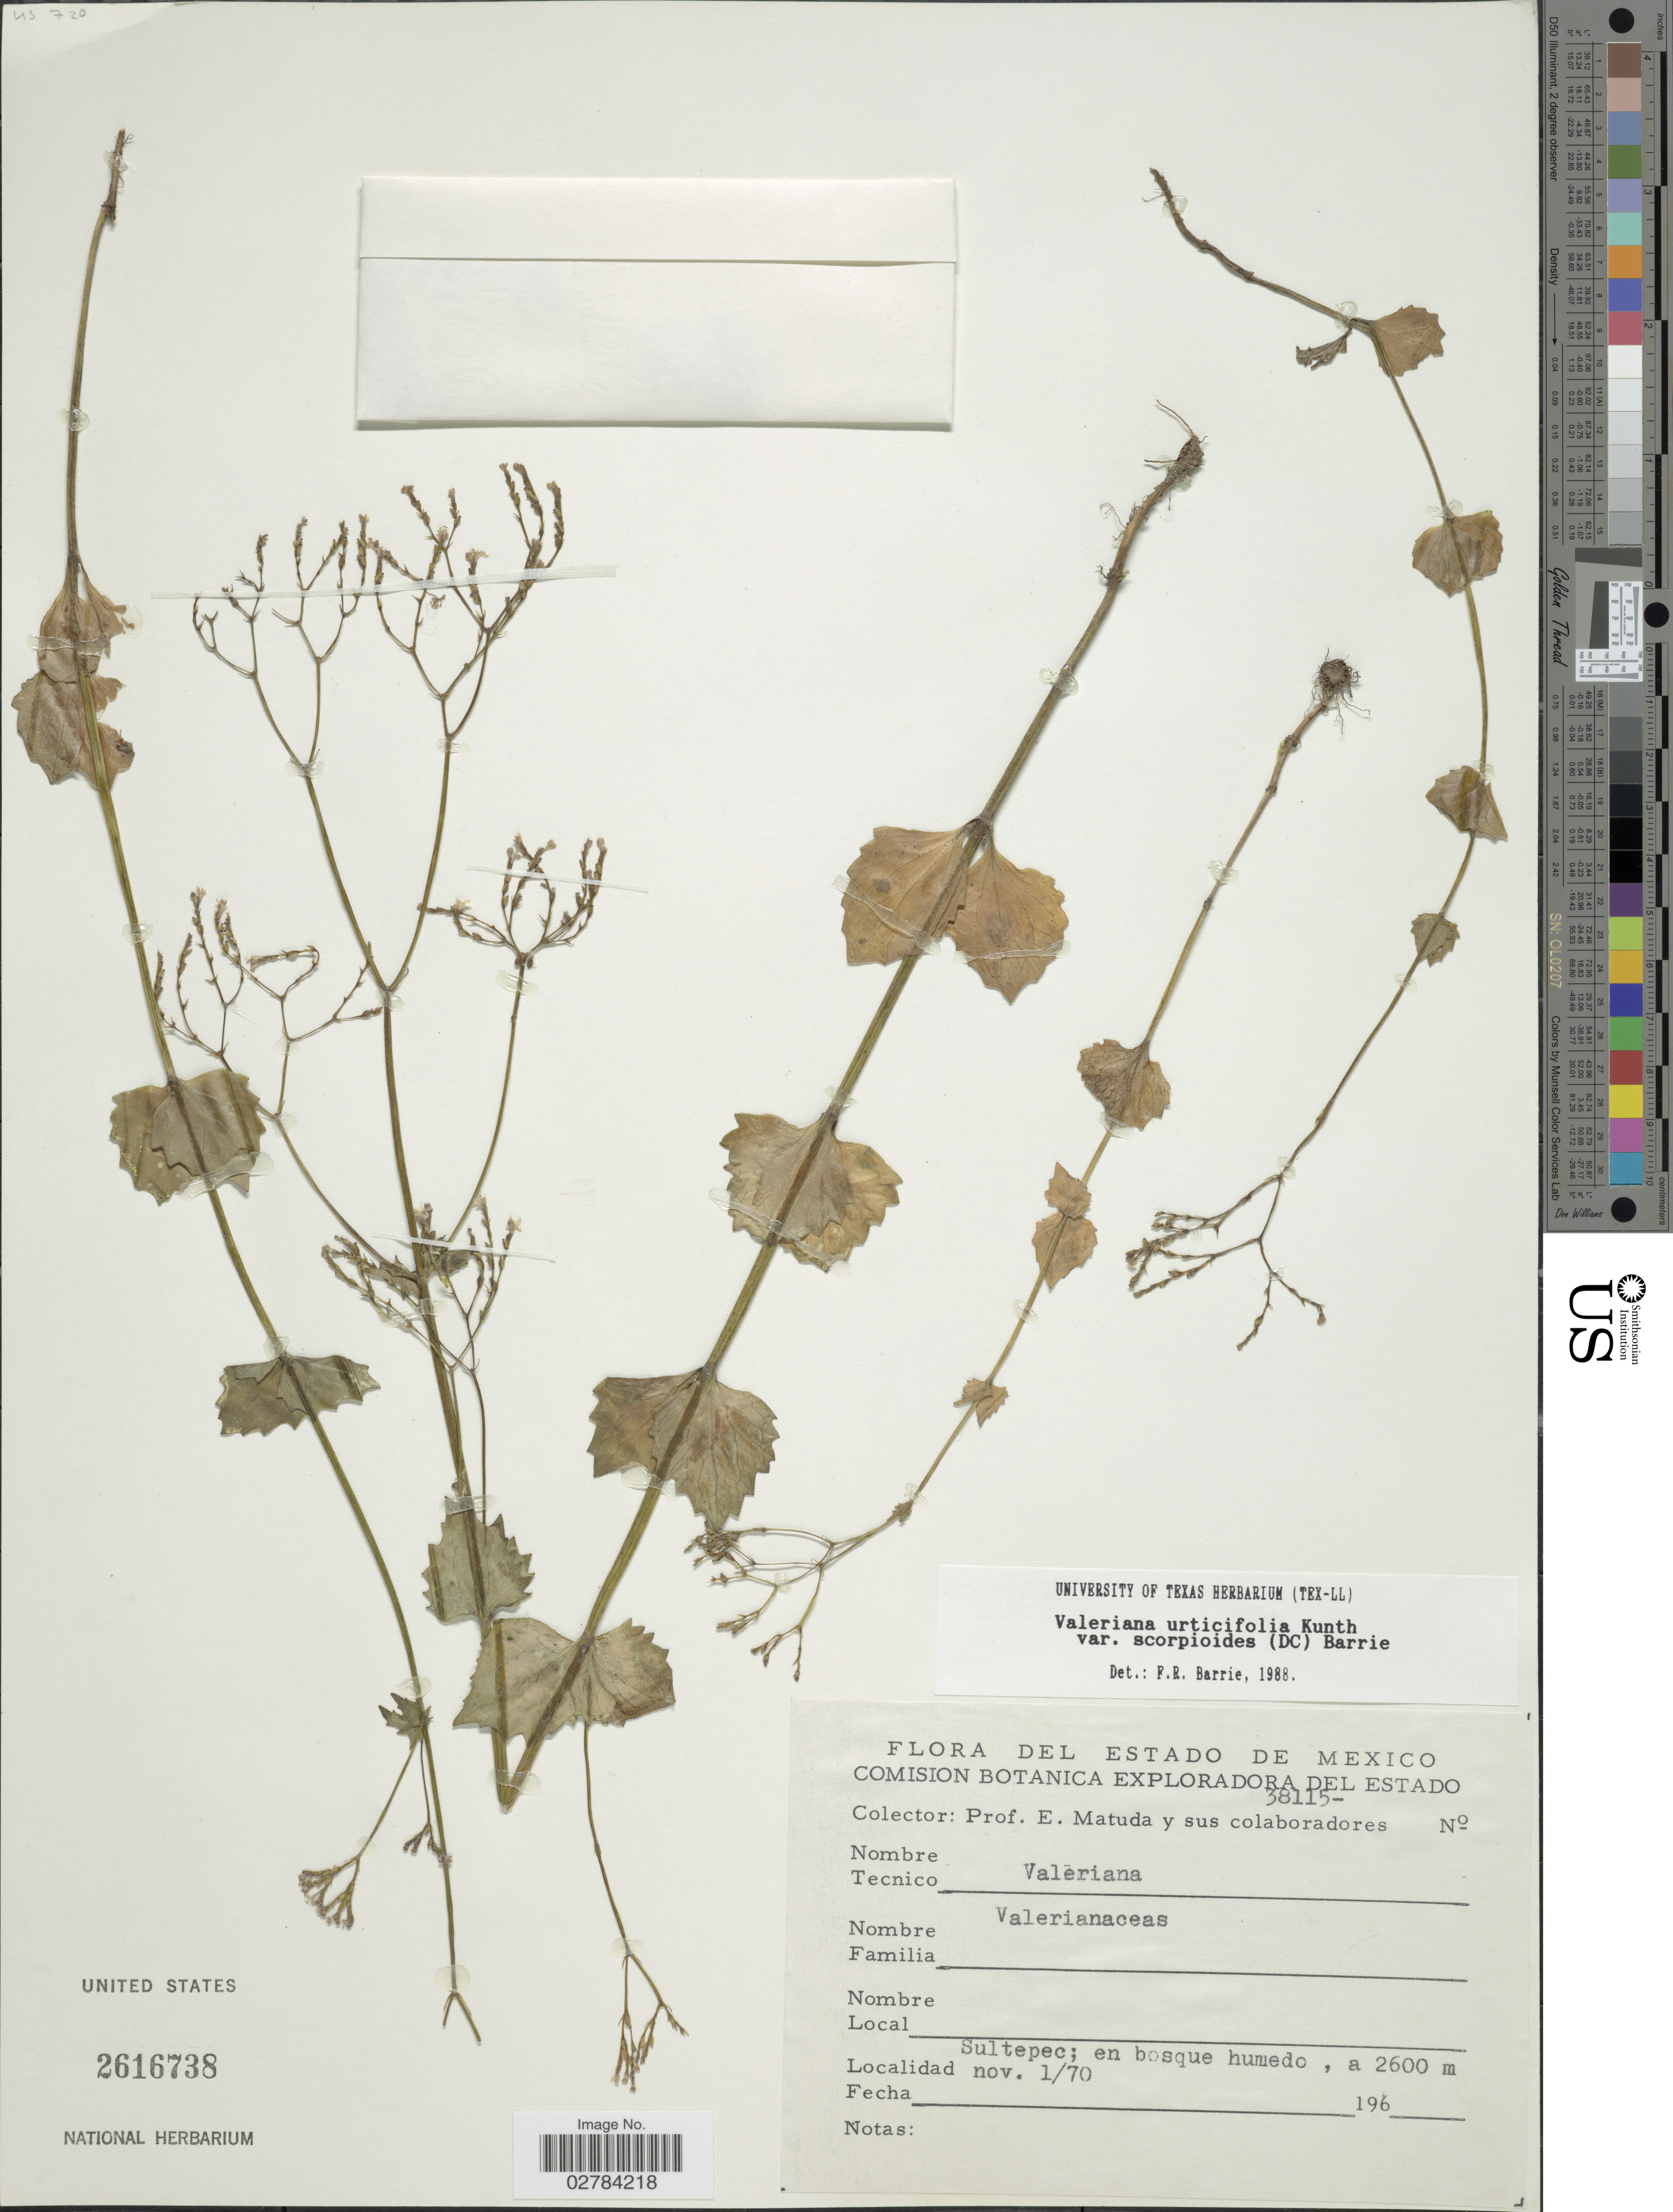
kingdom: Plantae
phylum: Tracheophyta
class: Magnoliopsida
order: Dipsacales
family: Caprifoliaceae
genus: Valeriana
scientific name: Valeriana urticifolia var. scorpioides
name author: (DC.) Barrie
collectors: E. Matuda & Sus Colaboradores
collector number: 38115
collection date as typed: Transcribed d/m/y: 1/11/70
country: Mexico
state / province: México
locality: Sultepec, en bosque humedo.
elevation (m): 2600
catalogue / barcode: US 2616738